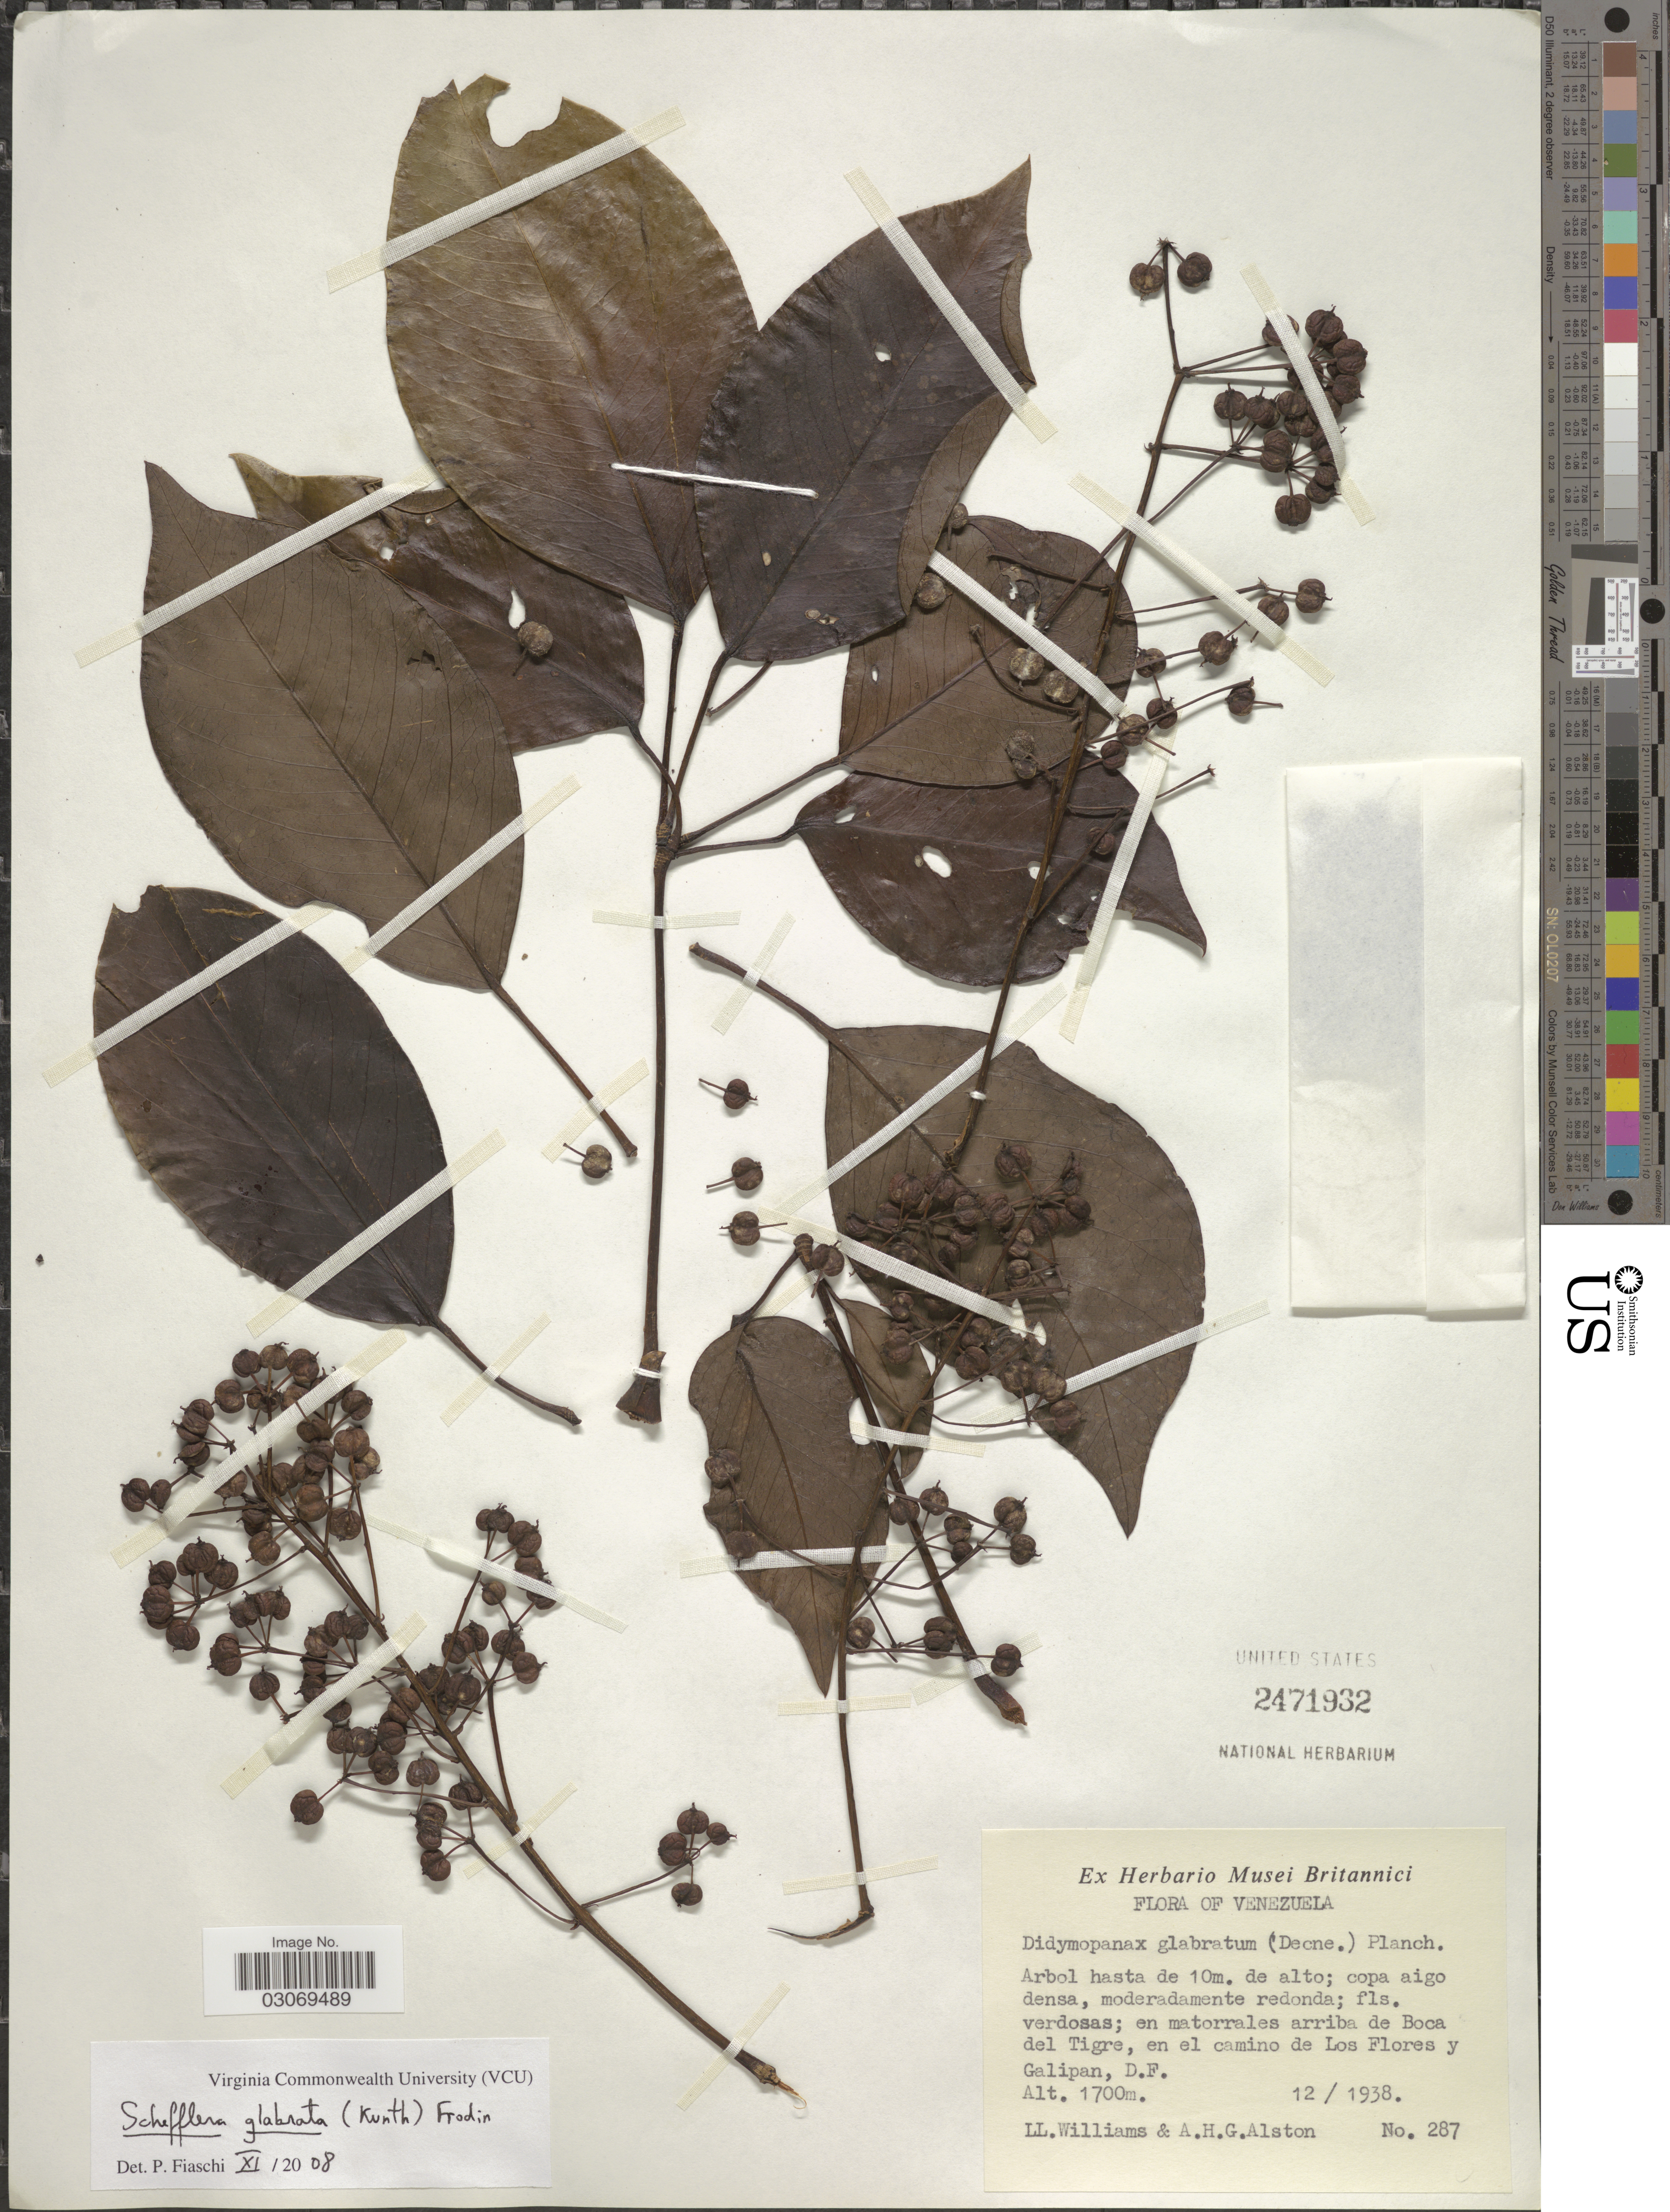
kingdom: Plantae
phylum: Tracheophyta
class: Magnoliopsida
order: Apiales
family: Araliaceae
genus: Schefflera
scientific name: Schefflera glabrata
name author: (Kunth) Frodin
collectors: Ll. Williams & A. H. Alston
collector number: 287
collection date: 1938-12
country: Venezuela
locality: En matorrales arriba de Boca del Tigre, en el camino de Los Flores y Galipan, D.F.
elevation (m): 1700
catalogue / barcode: US 2471932